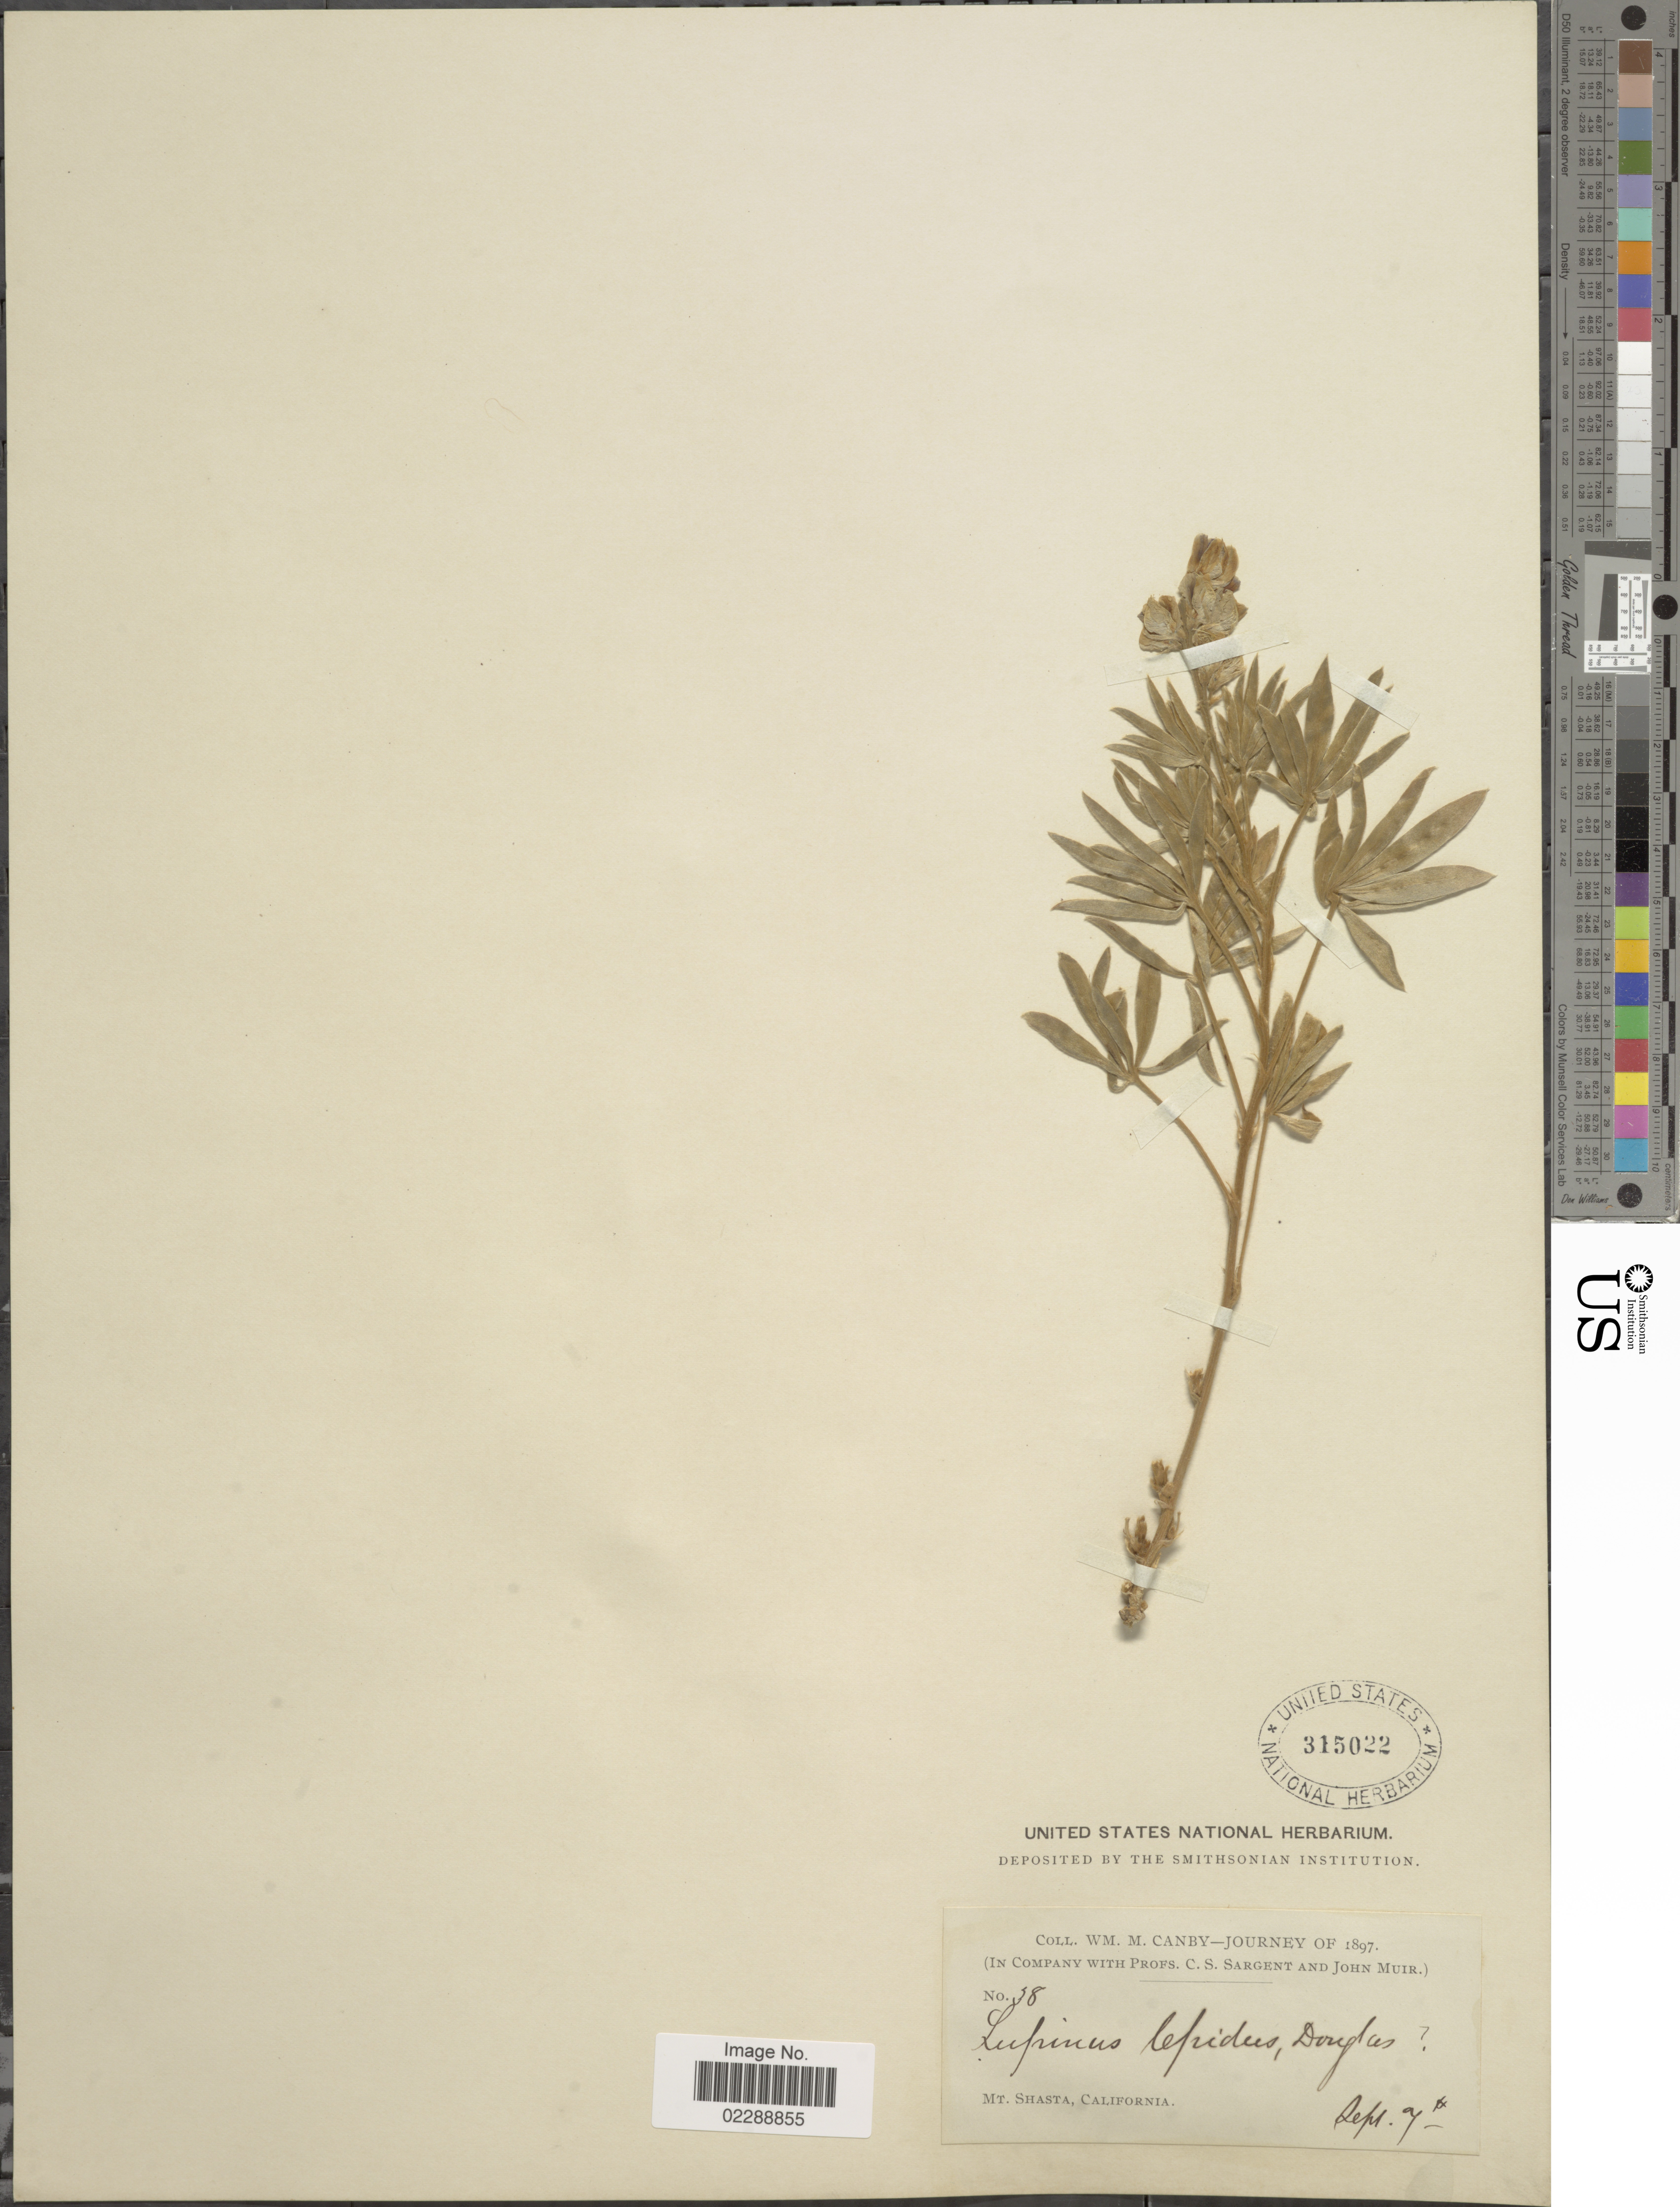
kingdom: Plantae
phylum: Tracheophyta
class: Magnoliopsida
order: Fabales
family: Fabaceae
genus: Lupinus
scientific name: Lupinus sp.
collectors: W. M. Canby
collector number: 38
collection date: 1897-09-07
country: United States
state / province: California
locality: Mt. Shasta,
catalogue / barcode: US 315022